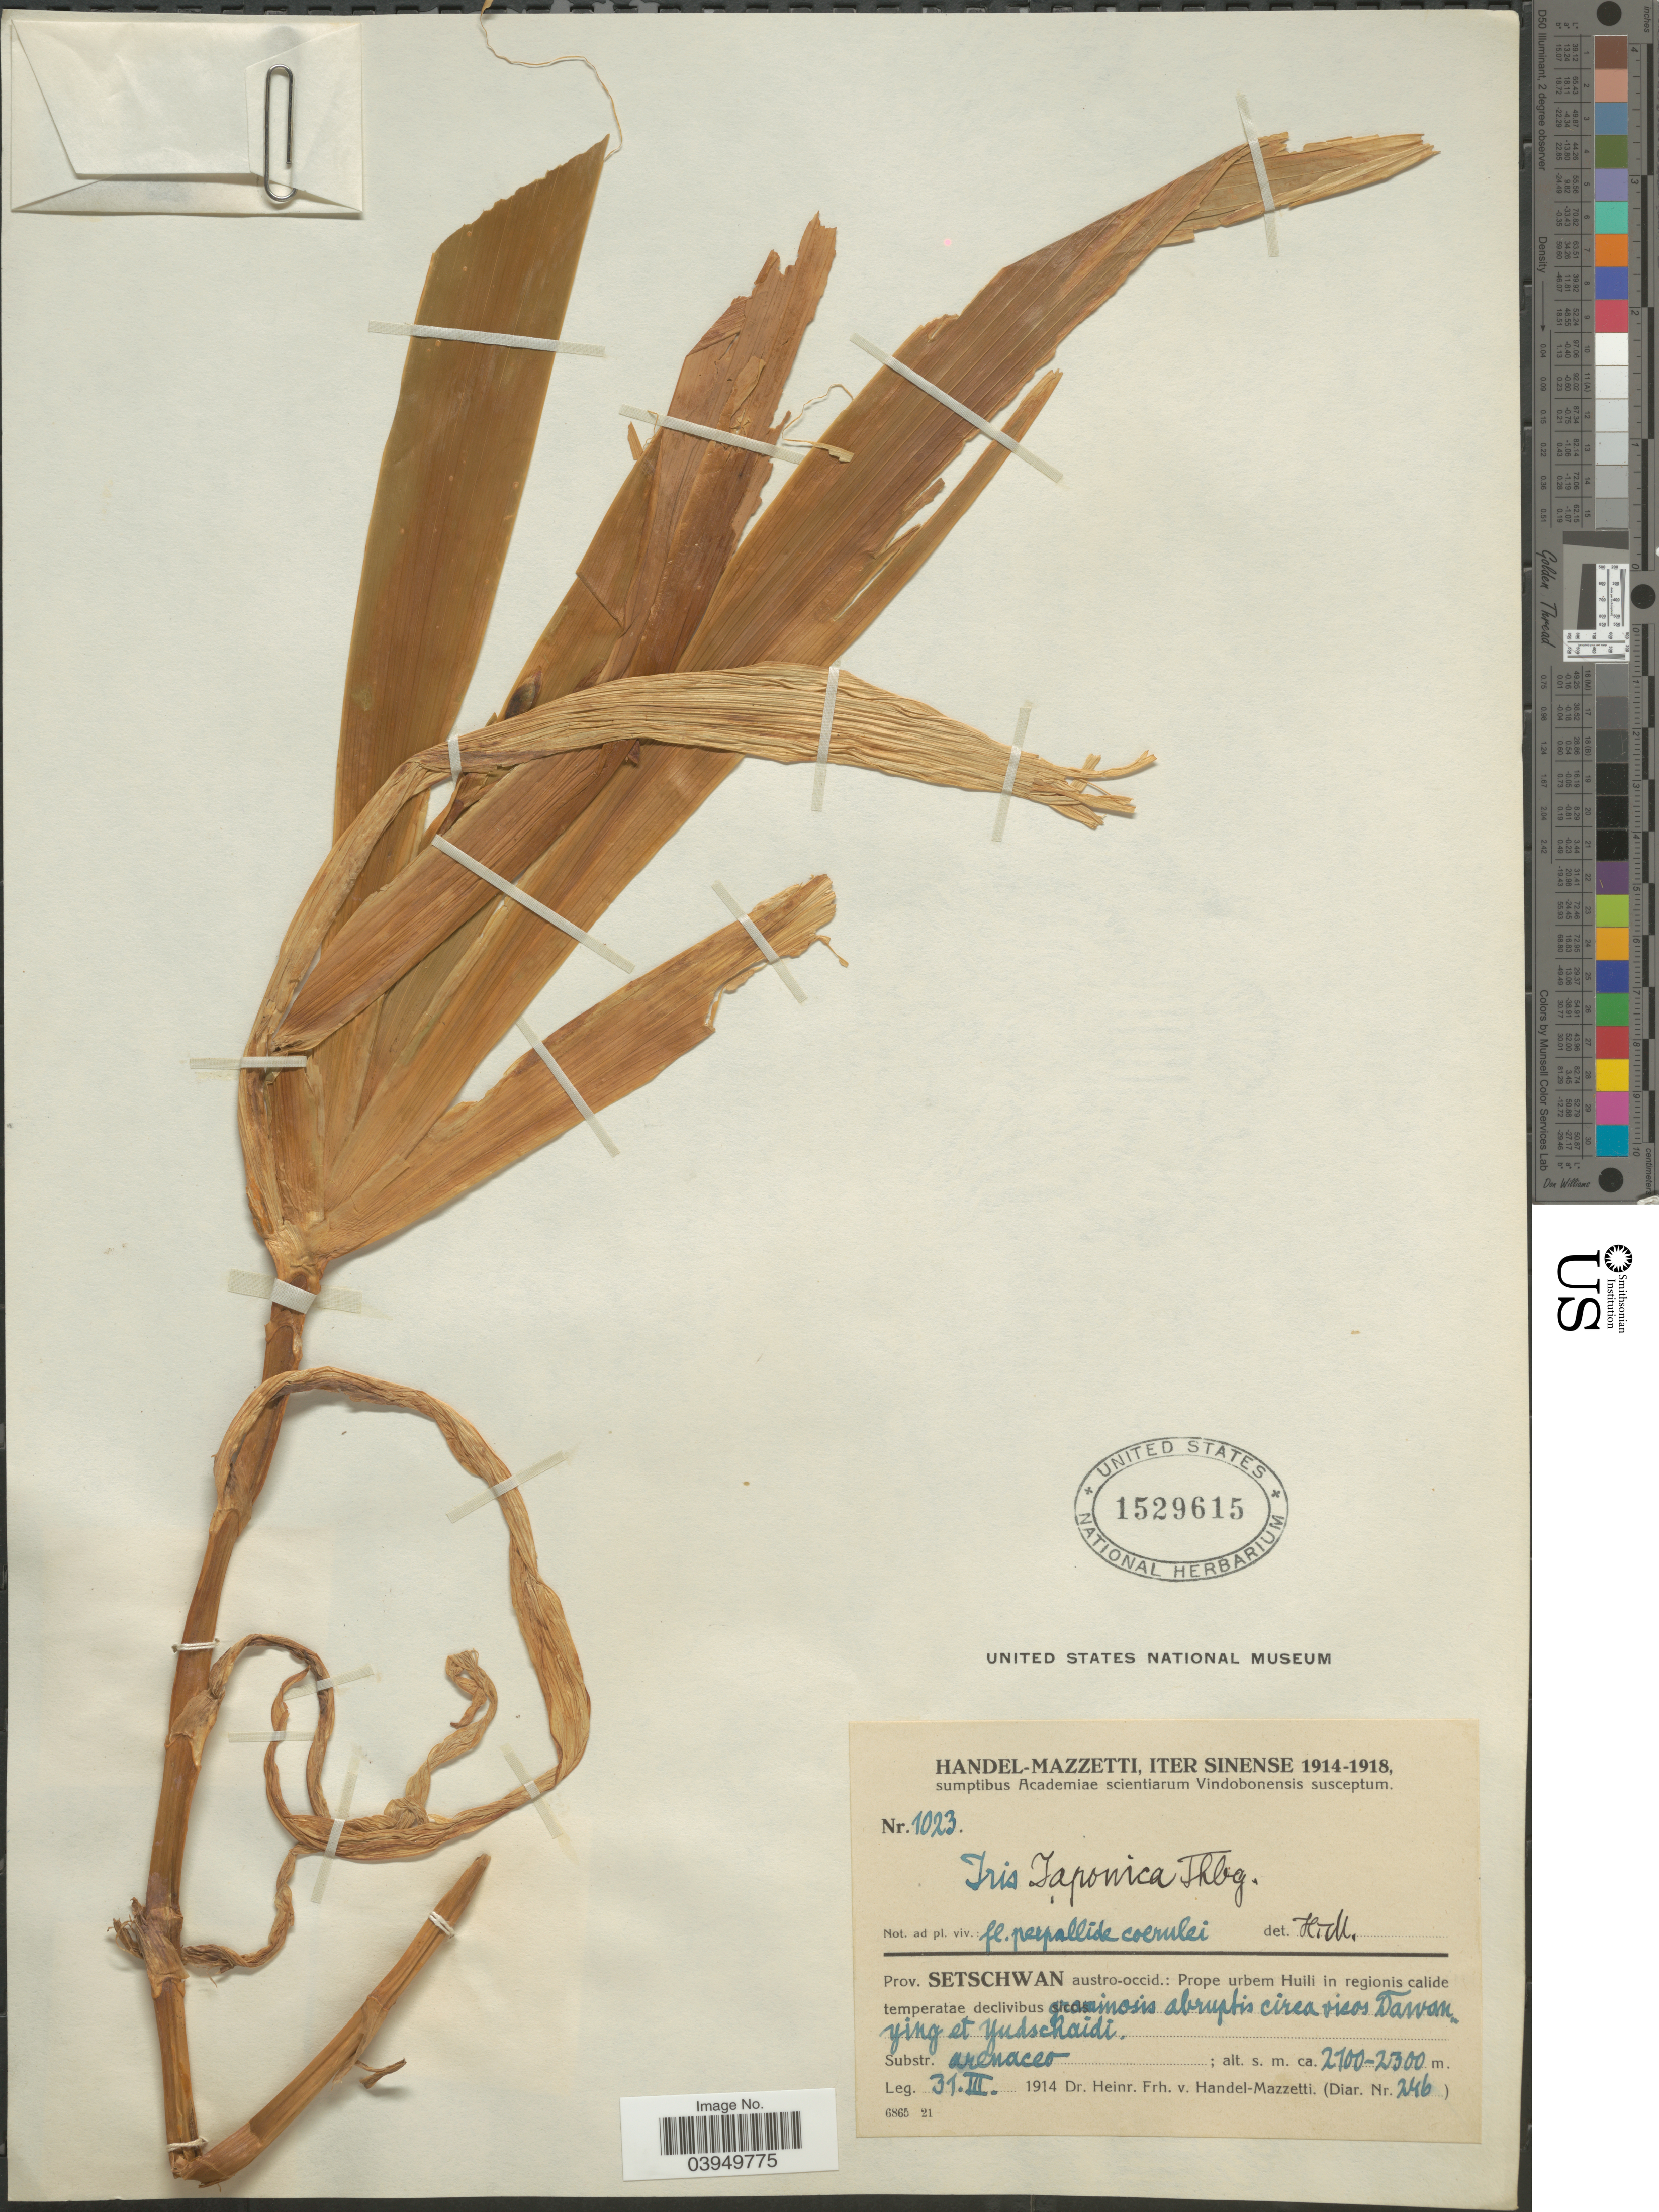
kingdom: Plantae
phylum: Tracheophyta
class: Liliopsida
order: Asparagales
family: Iridaceae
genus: Iris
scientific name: Iris japonica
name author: Thunb.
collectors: H. Handel-Mazzetti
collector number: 1023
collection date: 1914-03-31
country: China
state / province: Sichuan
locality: Prov. Setschwan austro-occid.: Prope urbem Huili in regionis calide temperatae declivibus graminosis abruptis circa vicos Dawan, ying et Yudschaïdt. [interpreted]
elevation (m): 2100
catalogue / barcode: US 1529615